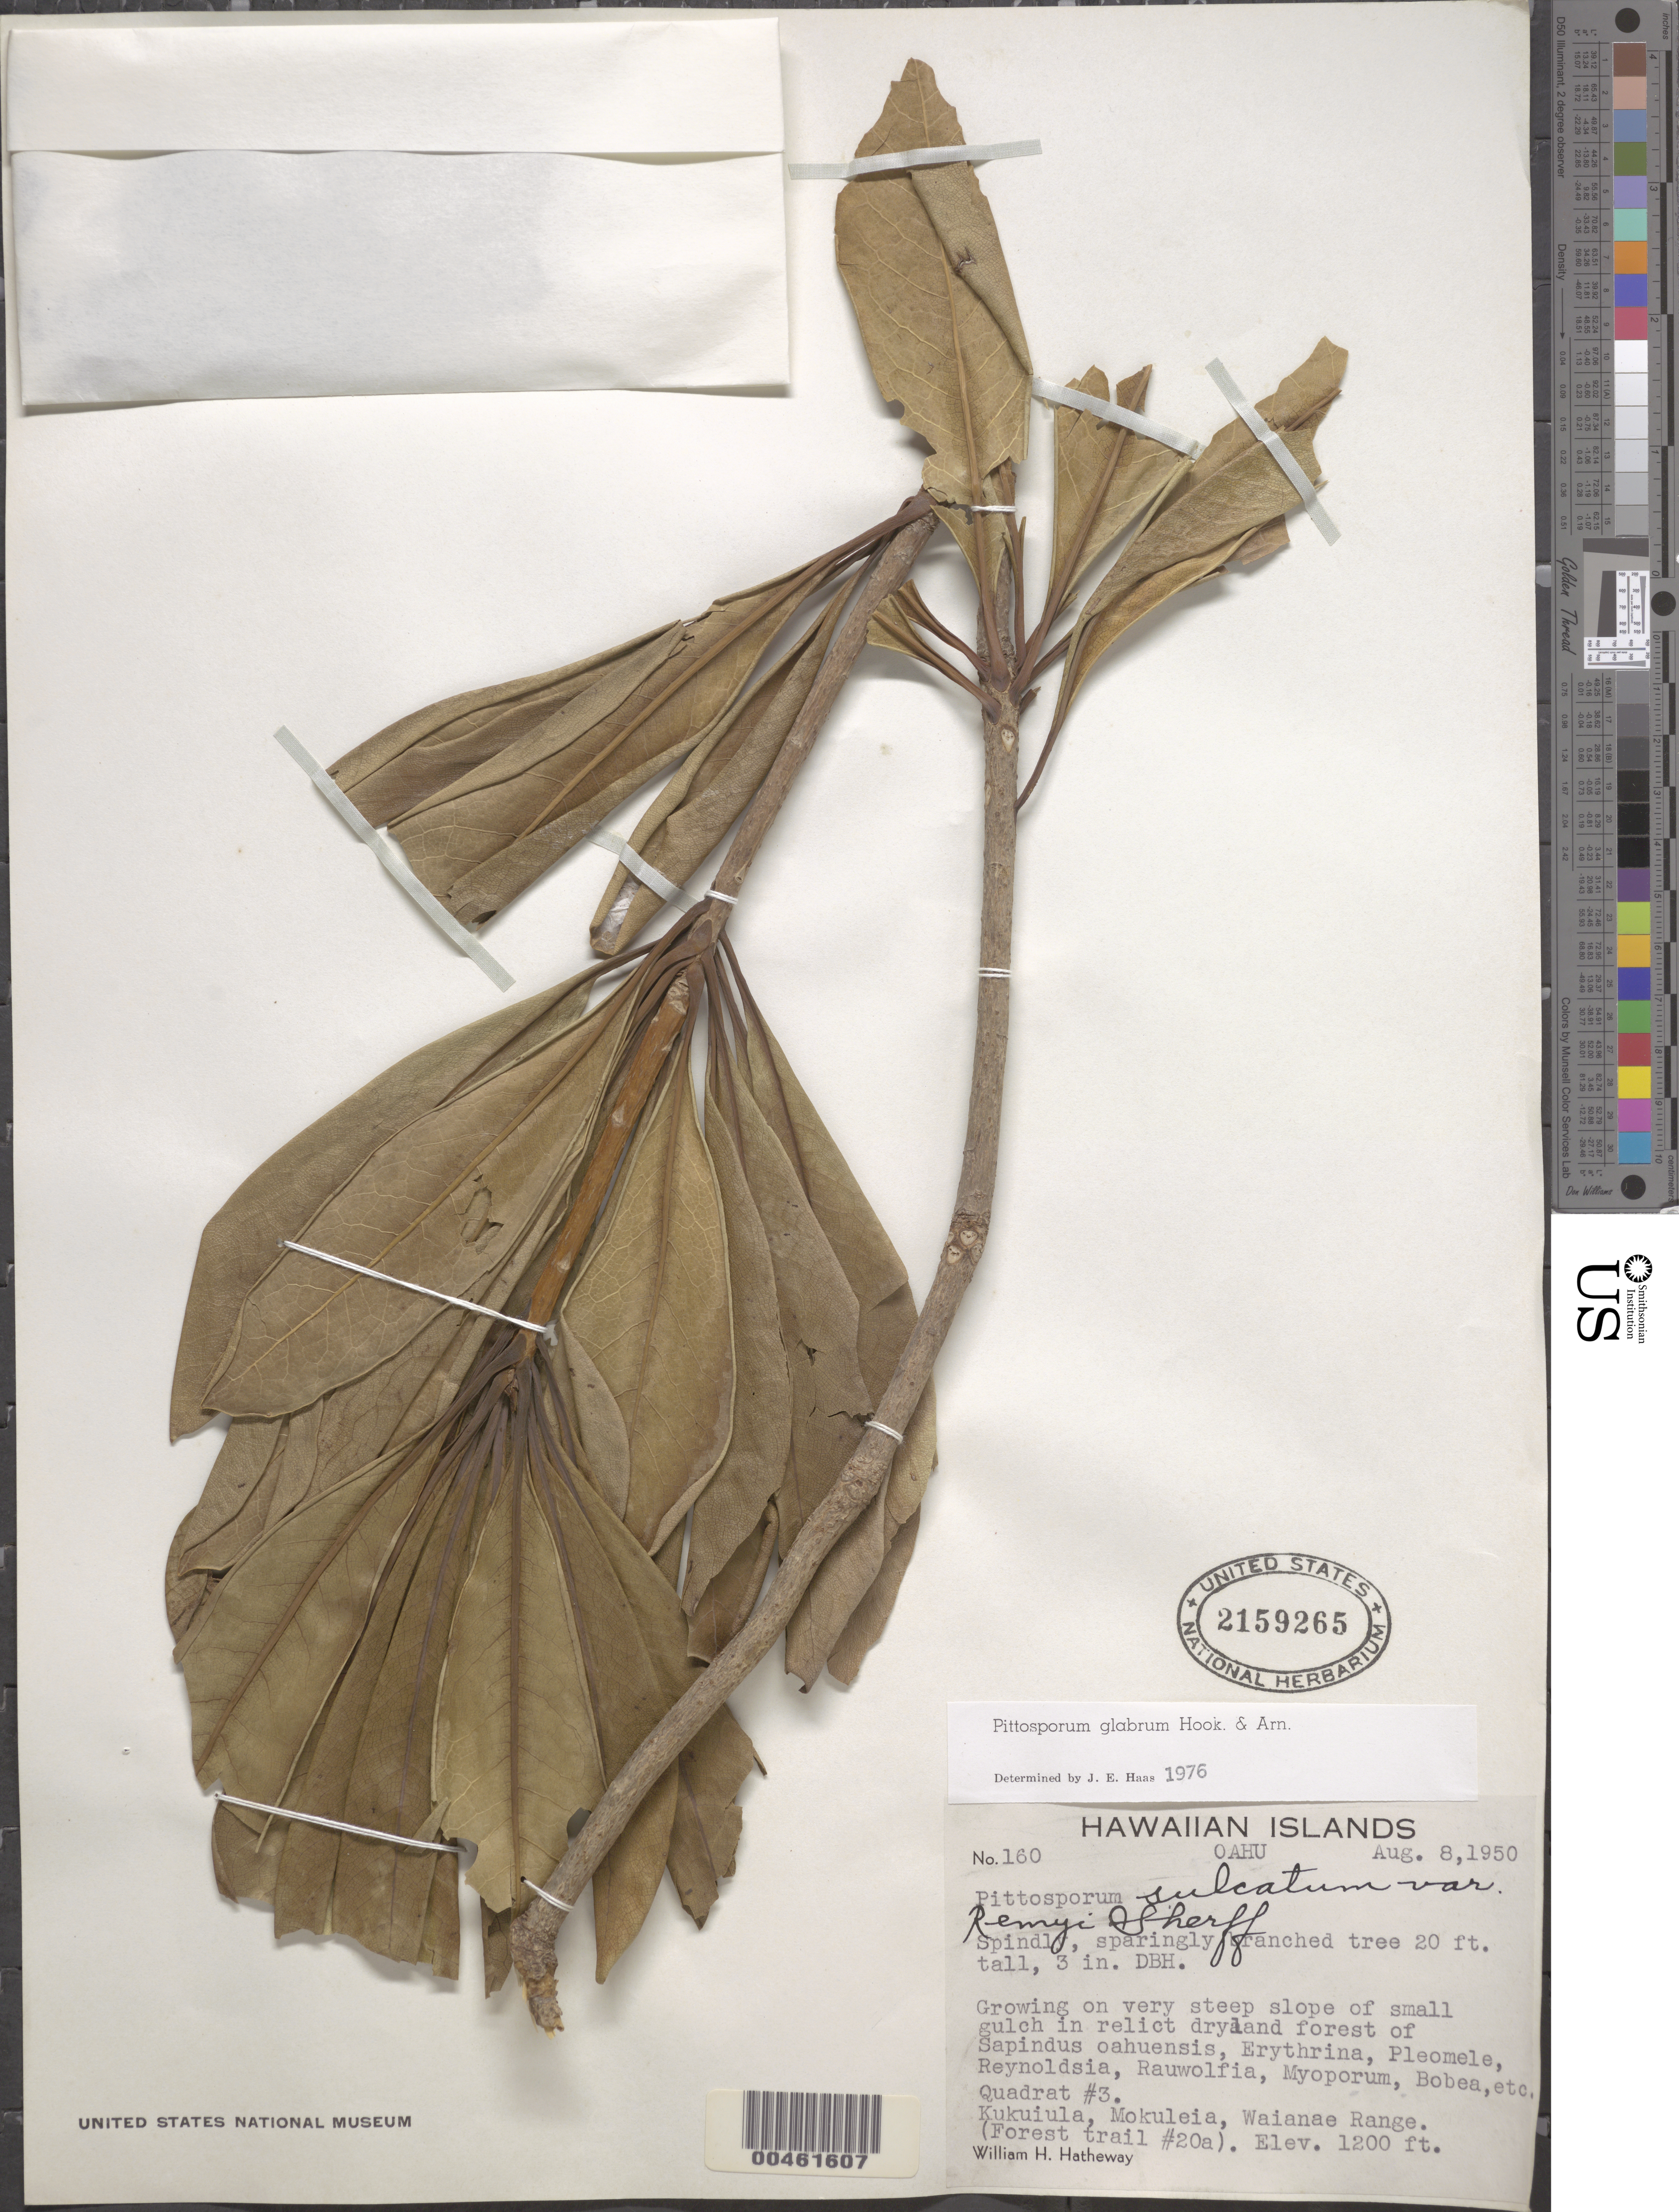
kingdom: Plantae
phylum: Tracheophyta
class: Magnoliopsida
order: Apiales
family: Pittosporaceae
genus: Pittosporum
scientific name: Pittosporum glabrum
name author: Hook. & Arn.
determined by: Haas, J. E.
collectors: W. H. Hatheway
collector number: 160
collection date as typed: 8 Aug 1950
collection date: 1950-08-08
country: United States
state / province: Hawaii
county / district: Honolulu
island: Oahu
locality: Quadrat #3, Kukuiula, Mokuleia, Waianae Range (forest trail #20)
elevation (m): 366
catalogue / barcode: US 2159265